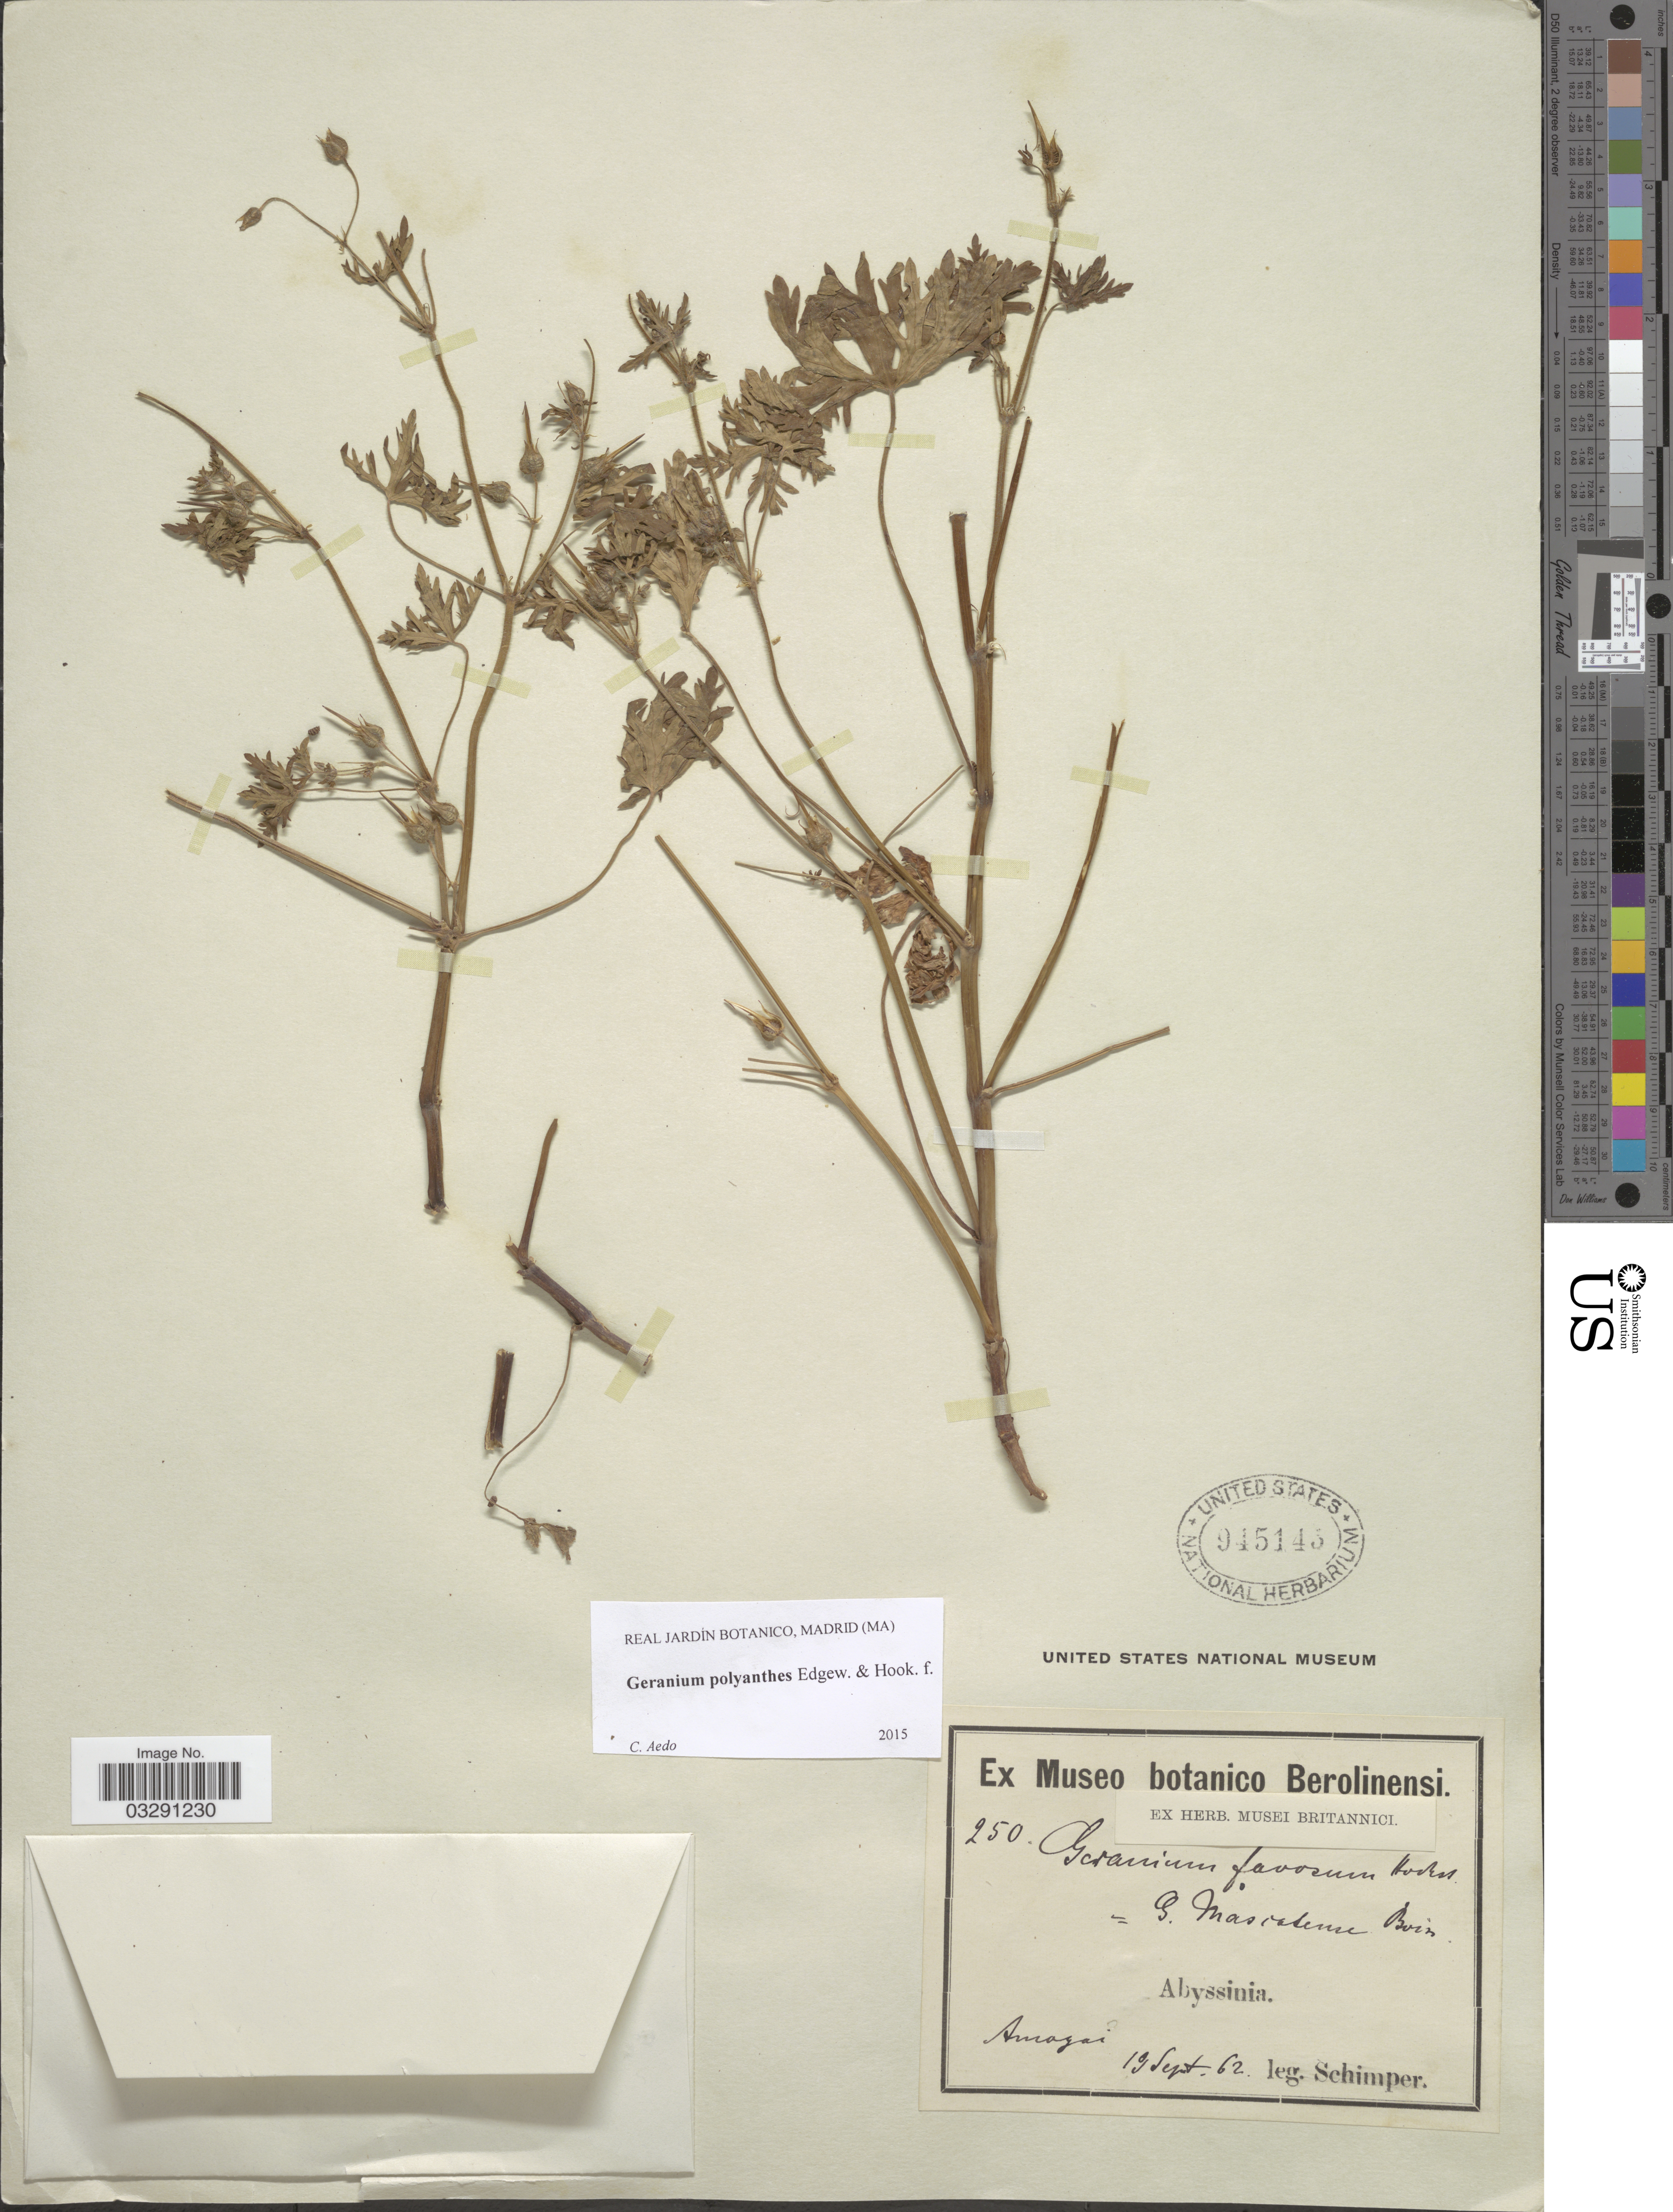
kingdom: Plantae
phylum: Tracheophyta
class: Magnoliopsida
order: Geraniales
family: Geraniaceae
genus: Geranium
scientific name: Geranium polyanthes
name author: Edgew. & Hook. f.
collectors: -. Schimper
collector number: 250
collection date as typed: Transcribed d/m/y: 19/9/62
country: Ethiopia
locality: Abyssinia. Amogai [interpreted].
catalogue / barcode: US 945143